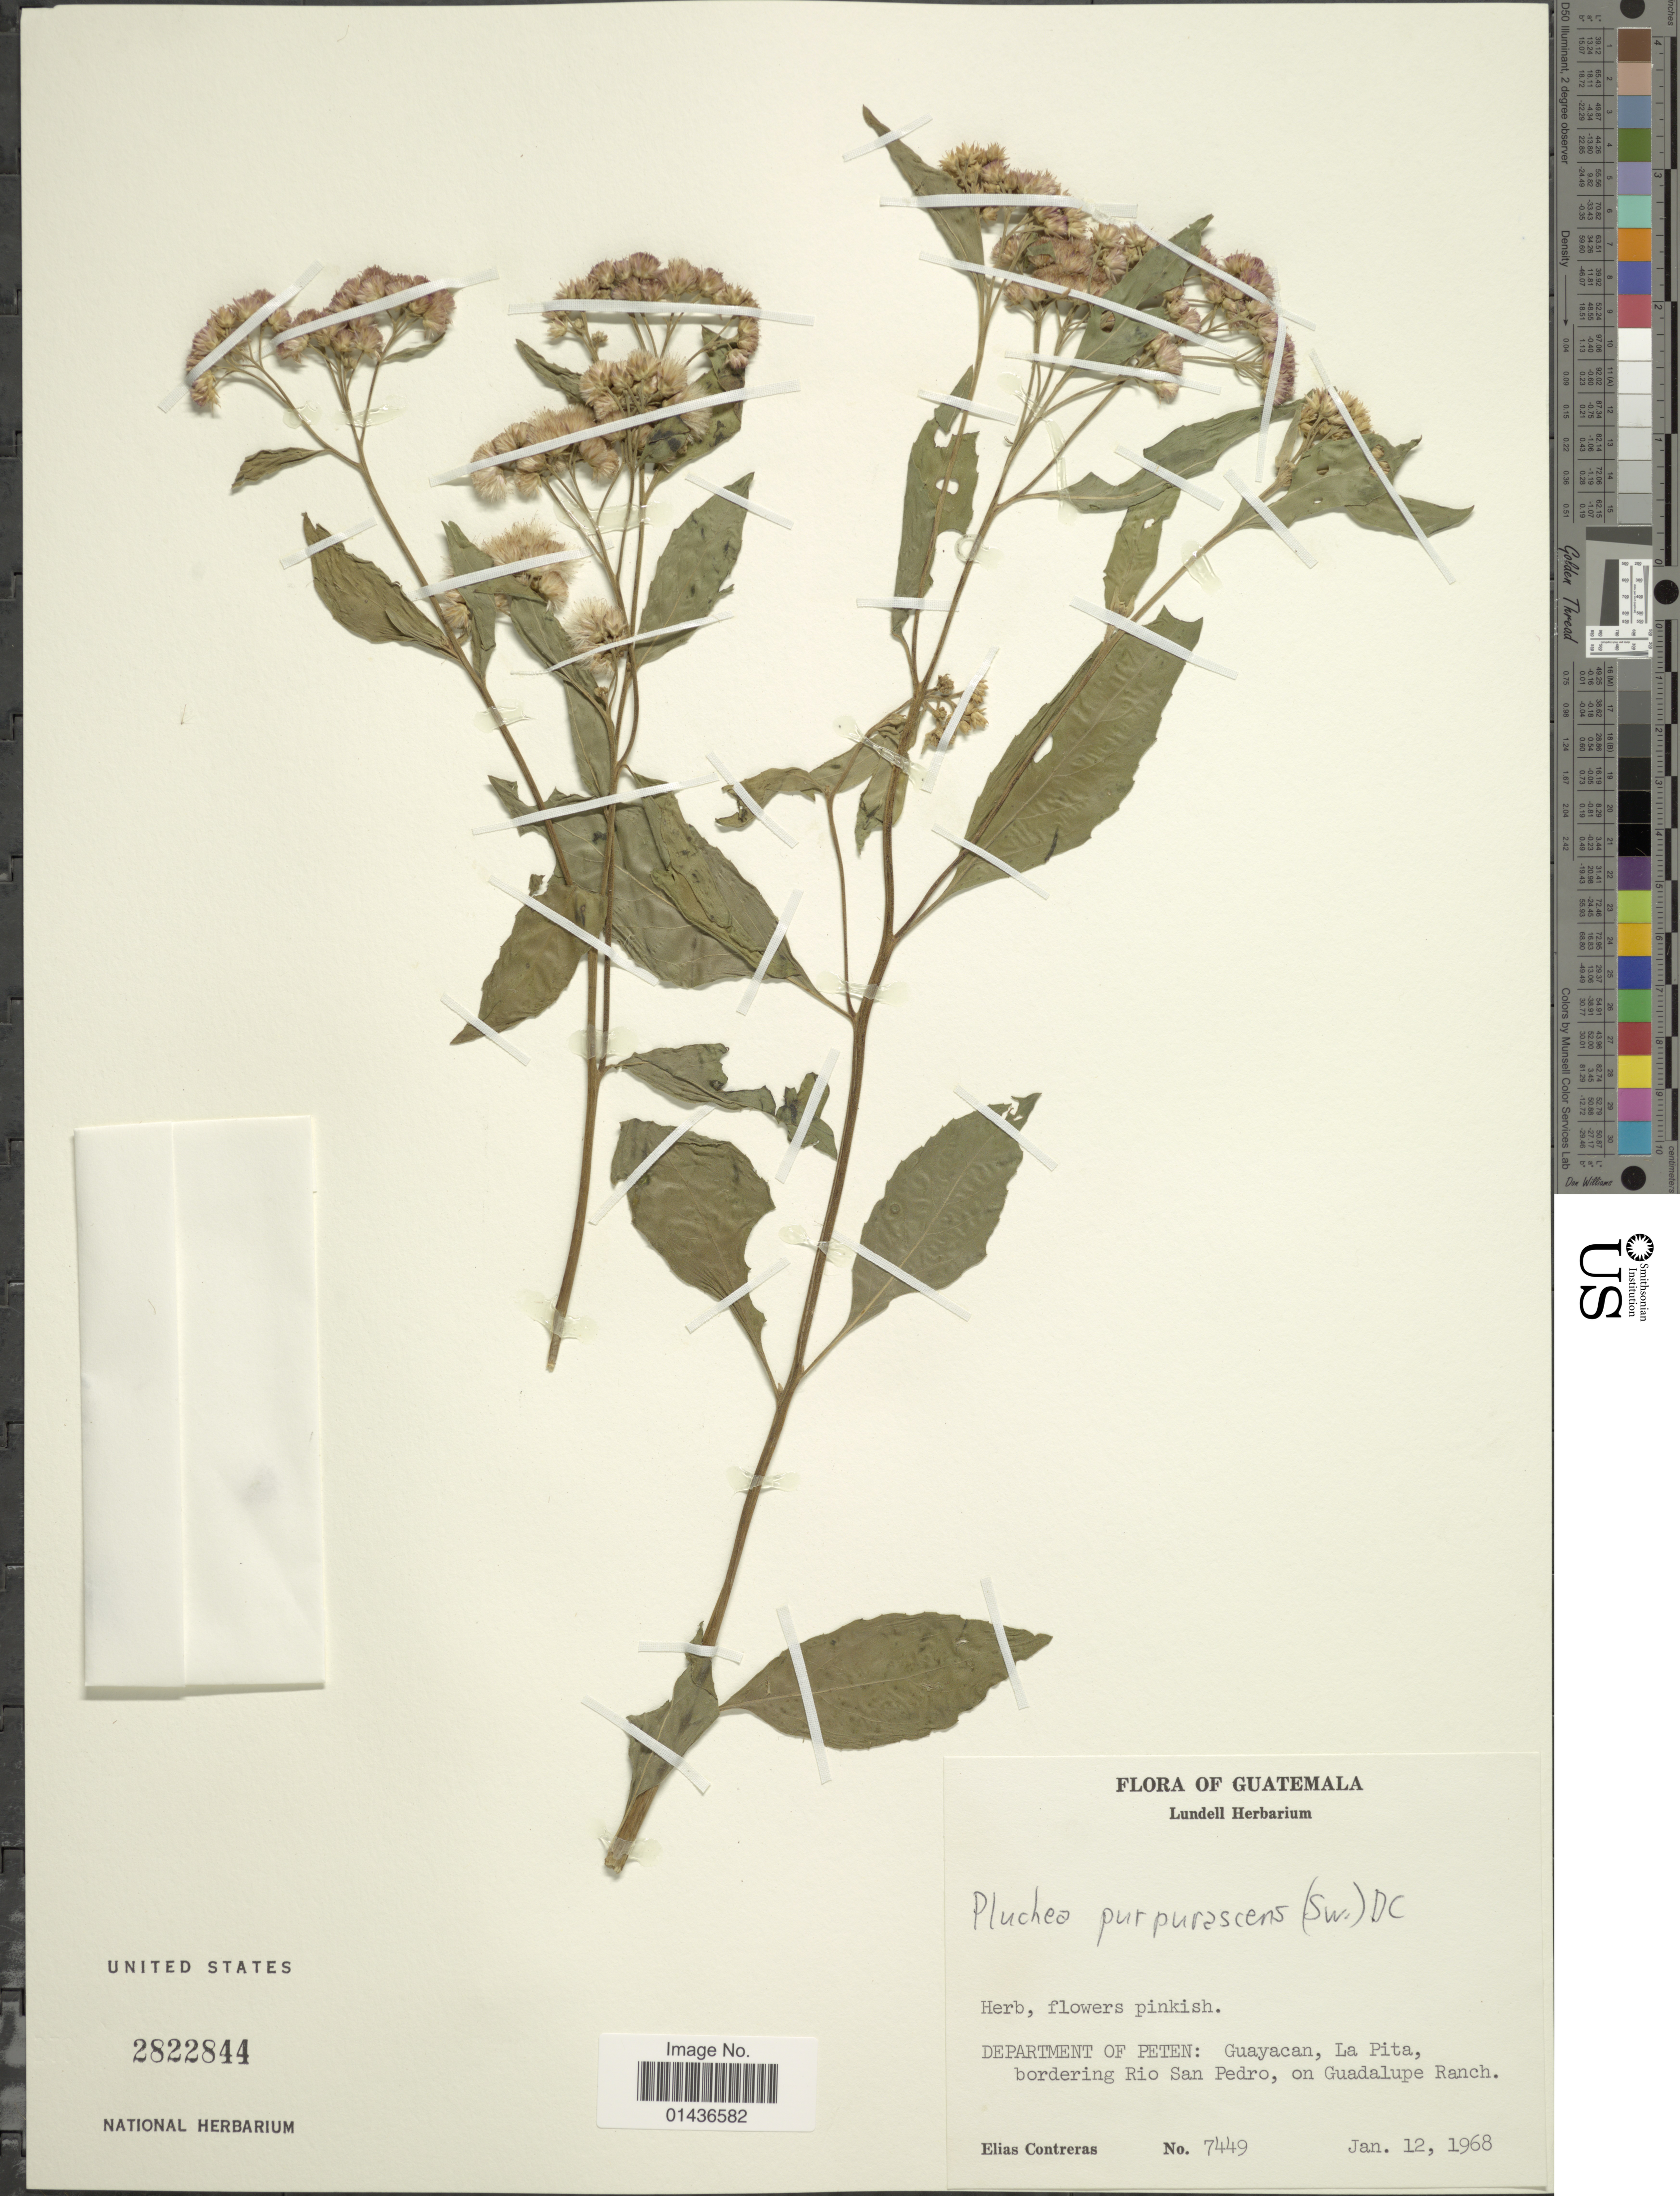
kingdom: Plantae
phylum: Tracheophyta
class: Magnoliopsida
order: Asterales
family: Asteraceae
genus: Pluchea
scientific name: Pluchea odorata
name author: (L.) Cass.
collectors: E. Contreras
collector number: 7449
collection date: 1968-01-12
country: Guatemala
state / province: El Petén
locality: Guayacan, La Pita, bordering Rio San Pedro, on Guadalupe Ranch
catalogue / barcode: US 2822844